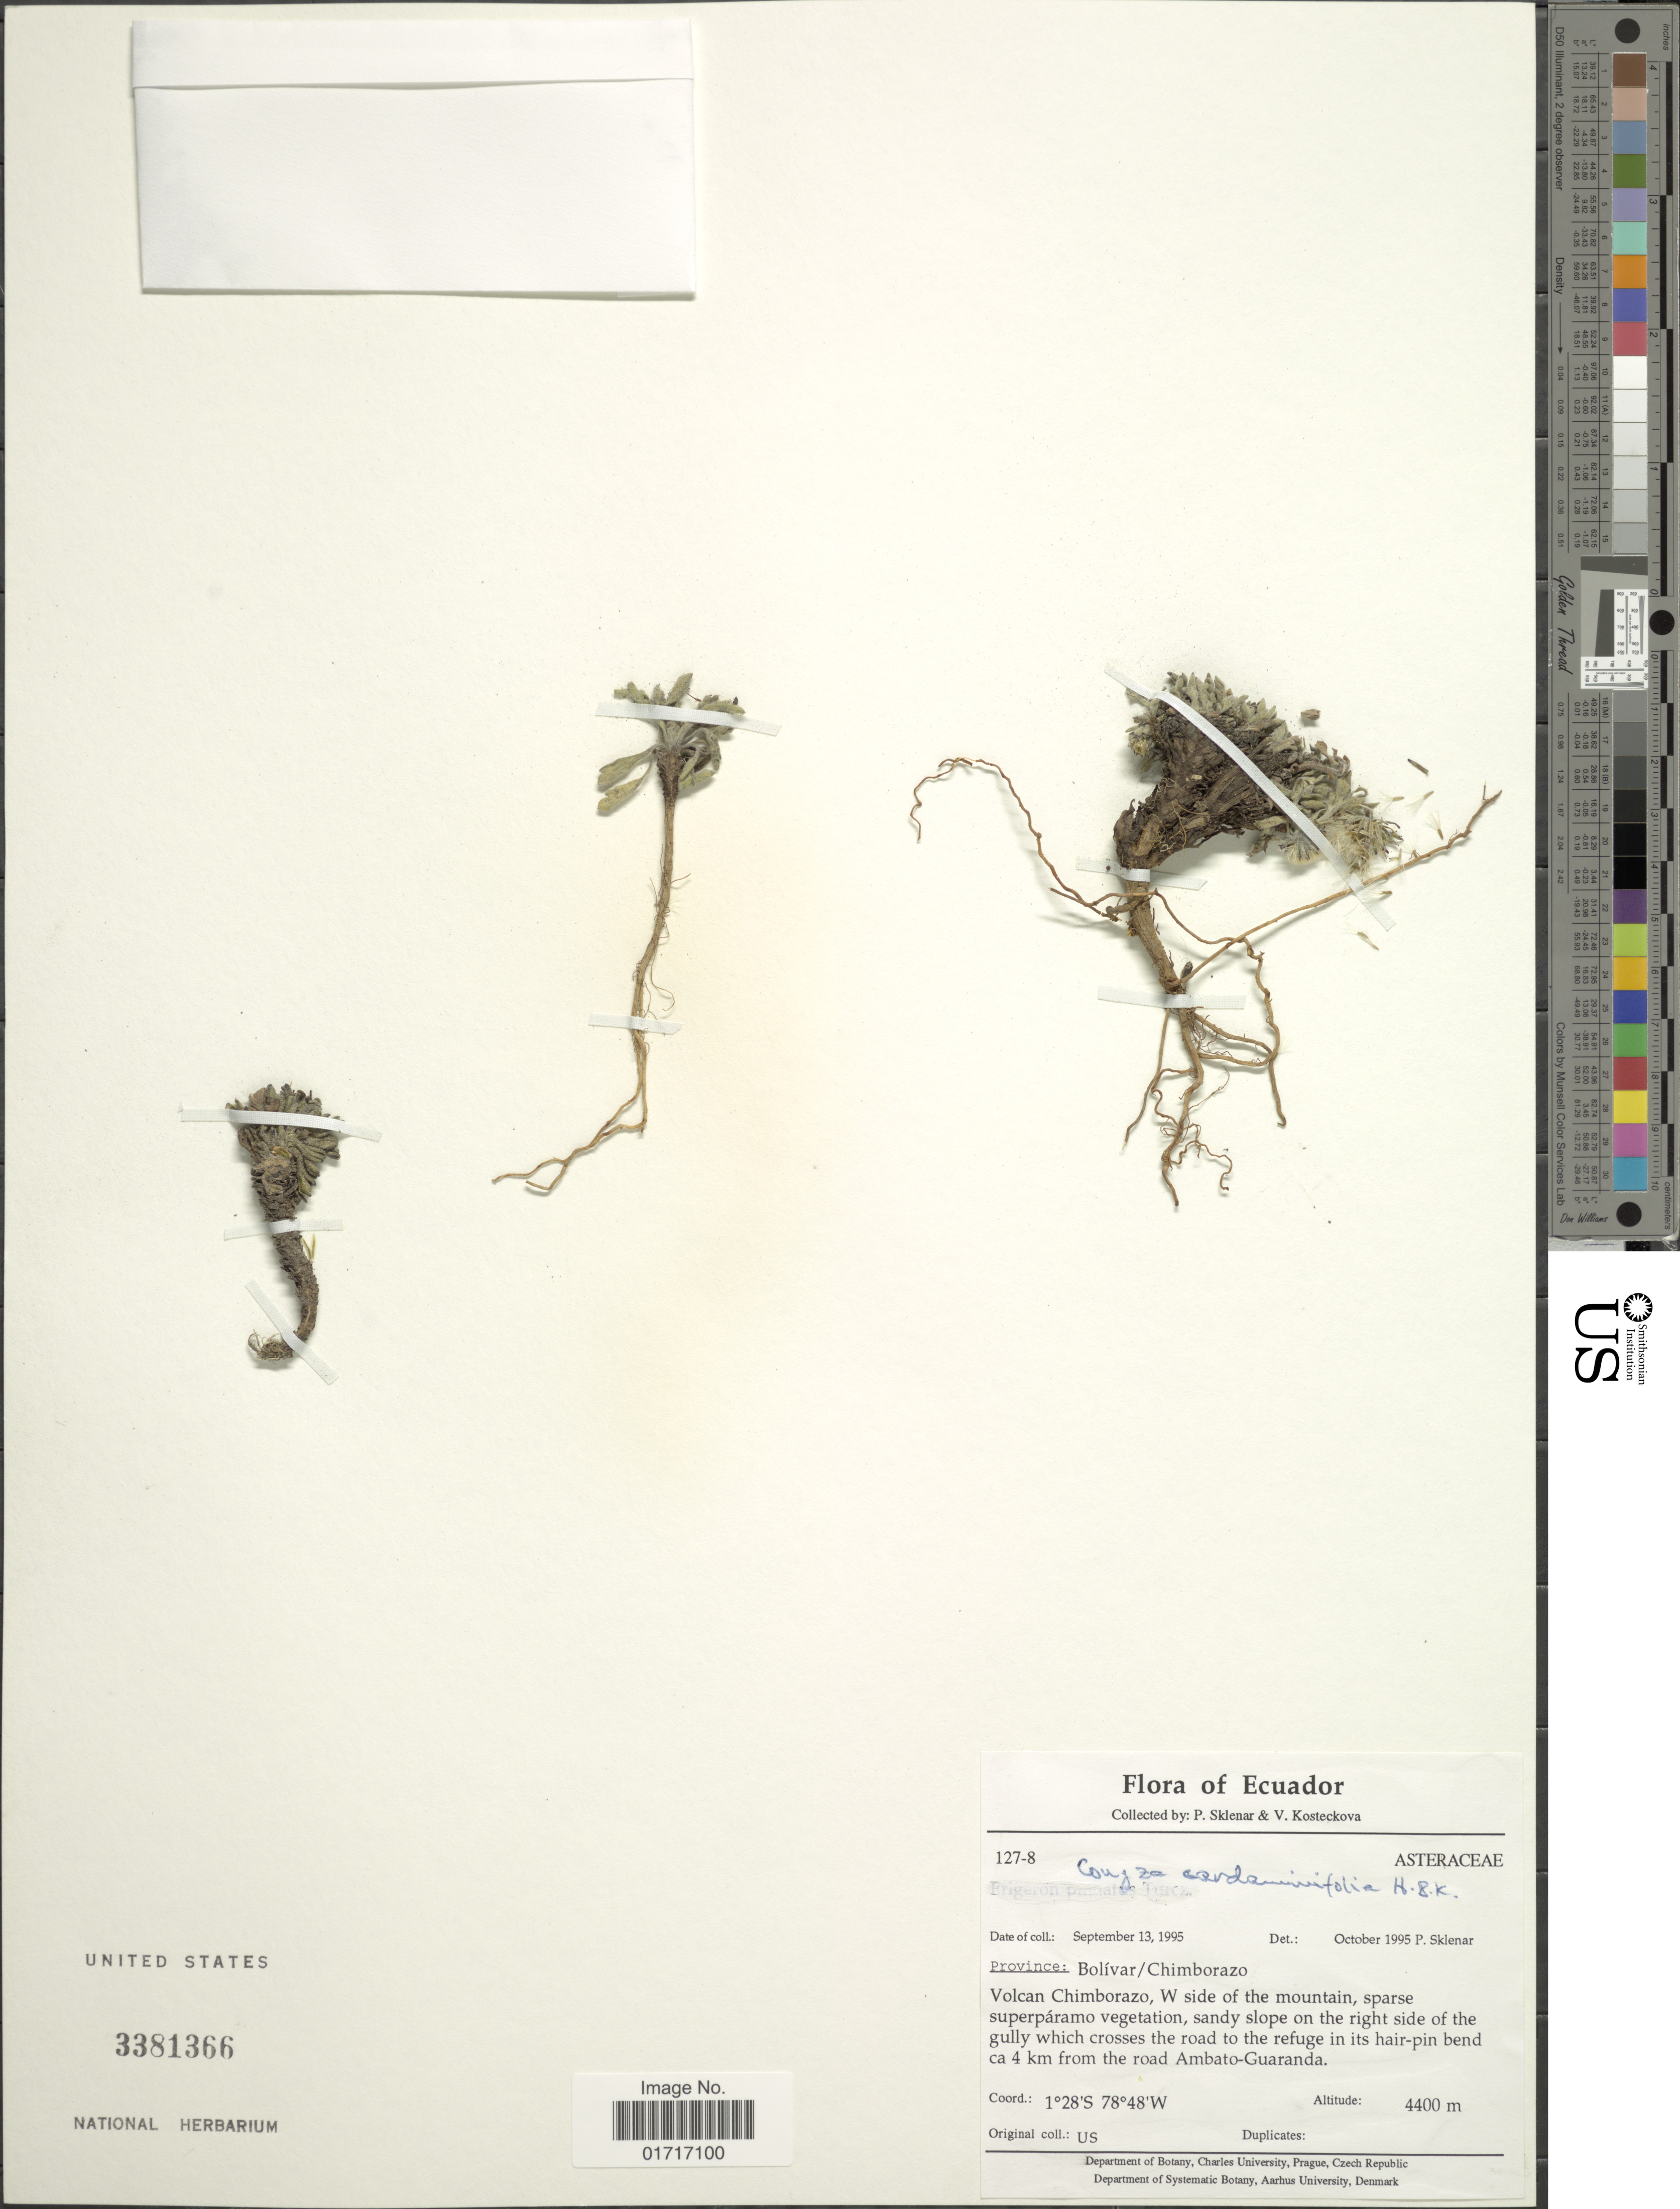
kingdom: Plantae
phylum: Tracheophyta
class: Magnoliopsida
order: Asterales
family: Asteraceae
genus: Conyza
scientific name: Conyza cardaminifolia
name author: Kunth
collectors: P. Sklenár & V. Kosteckova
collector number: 127-8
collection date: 1995-09-13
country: Ecuador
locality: Province: Bolivar/Chimborazo, Volcan Chimborazo, W side of the mountain. ca 4 km from the road Ambato - Guaranda.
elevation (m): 4400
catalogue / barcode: US 3381366